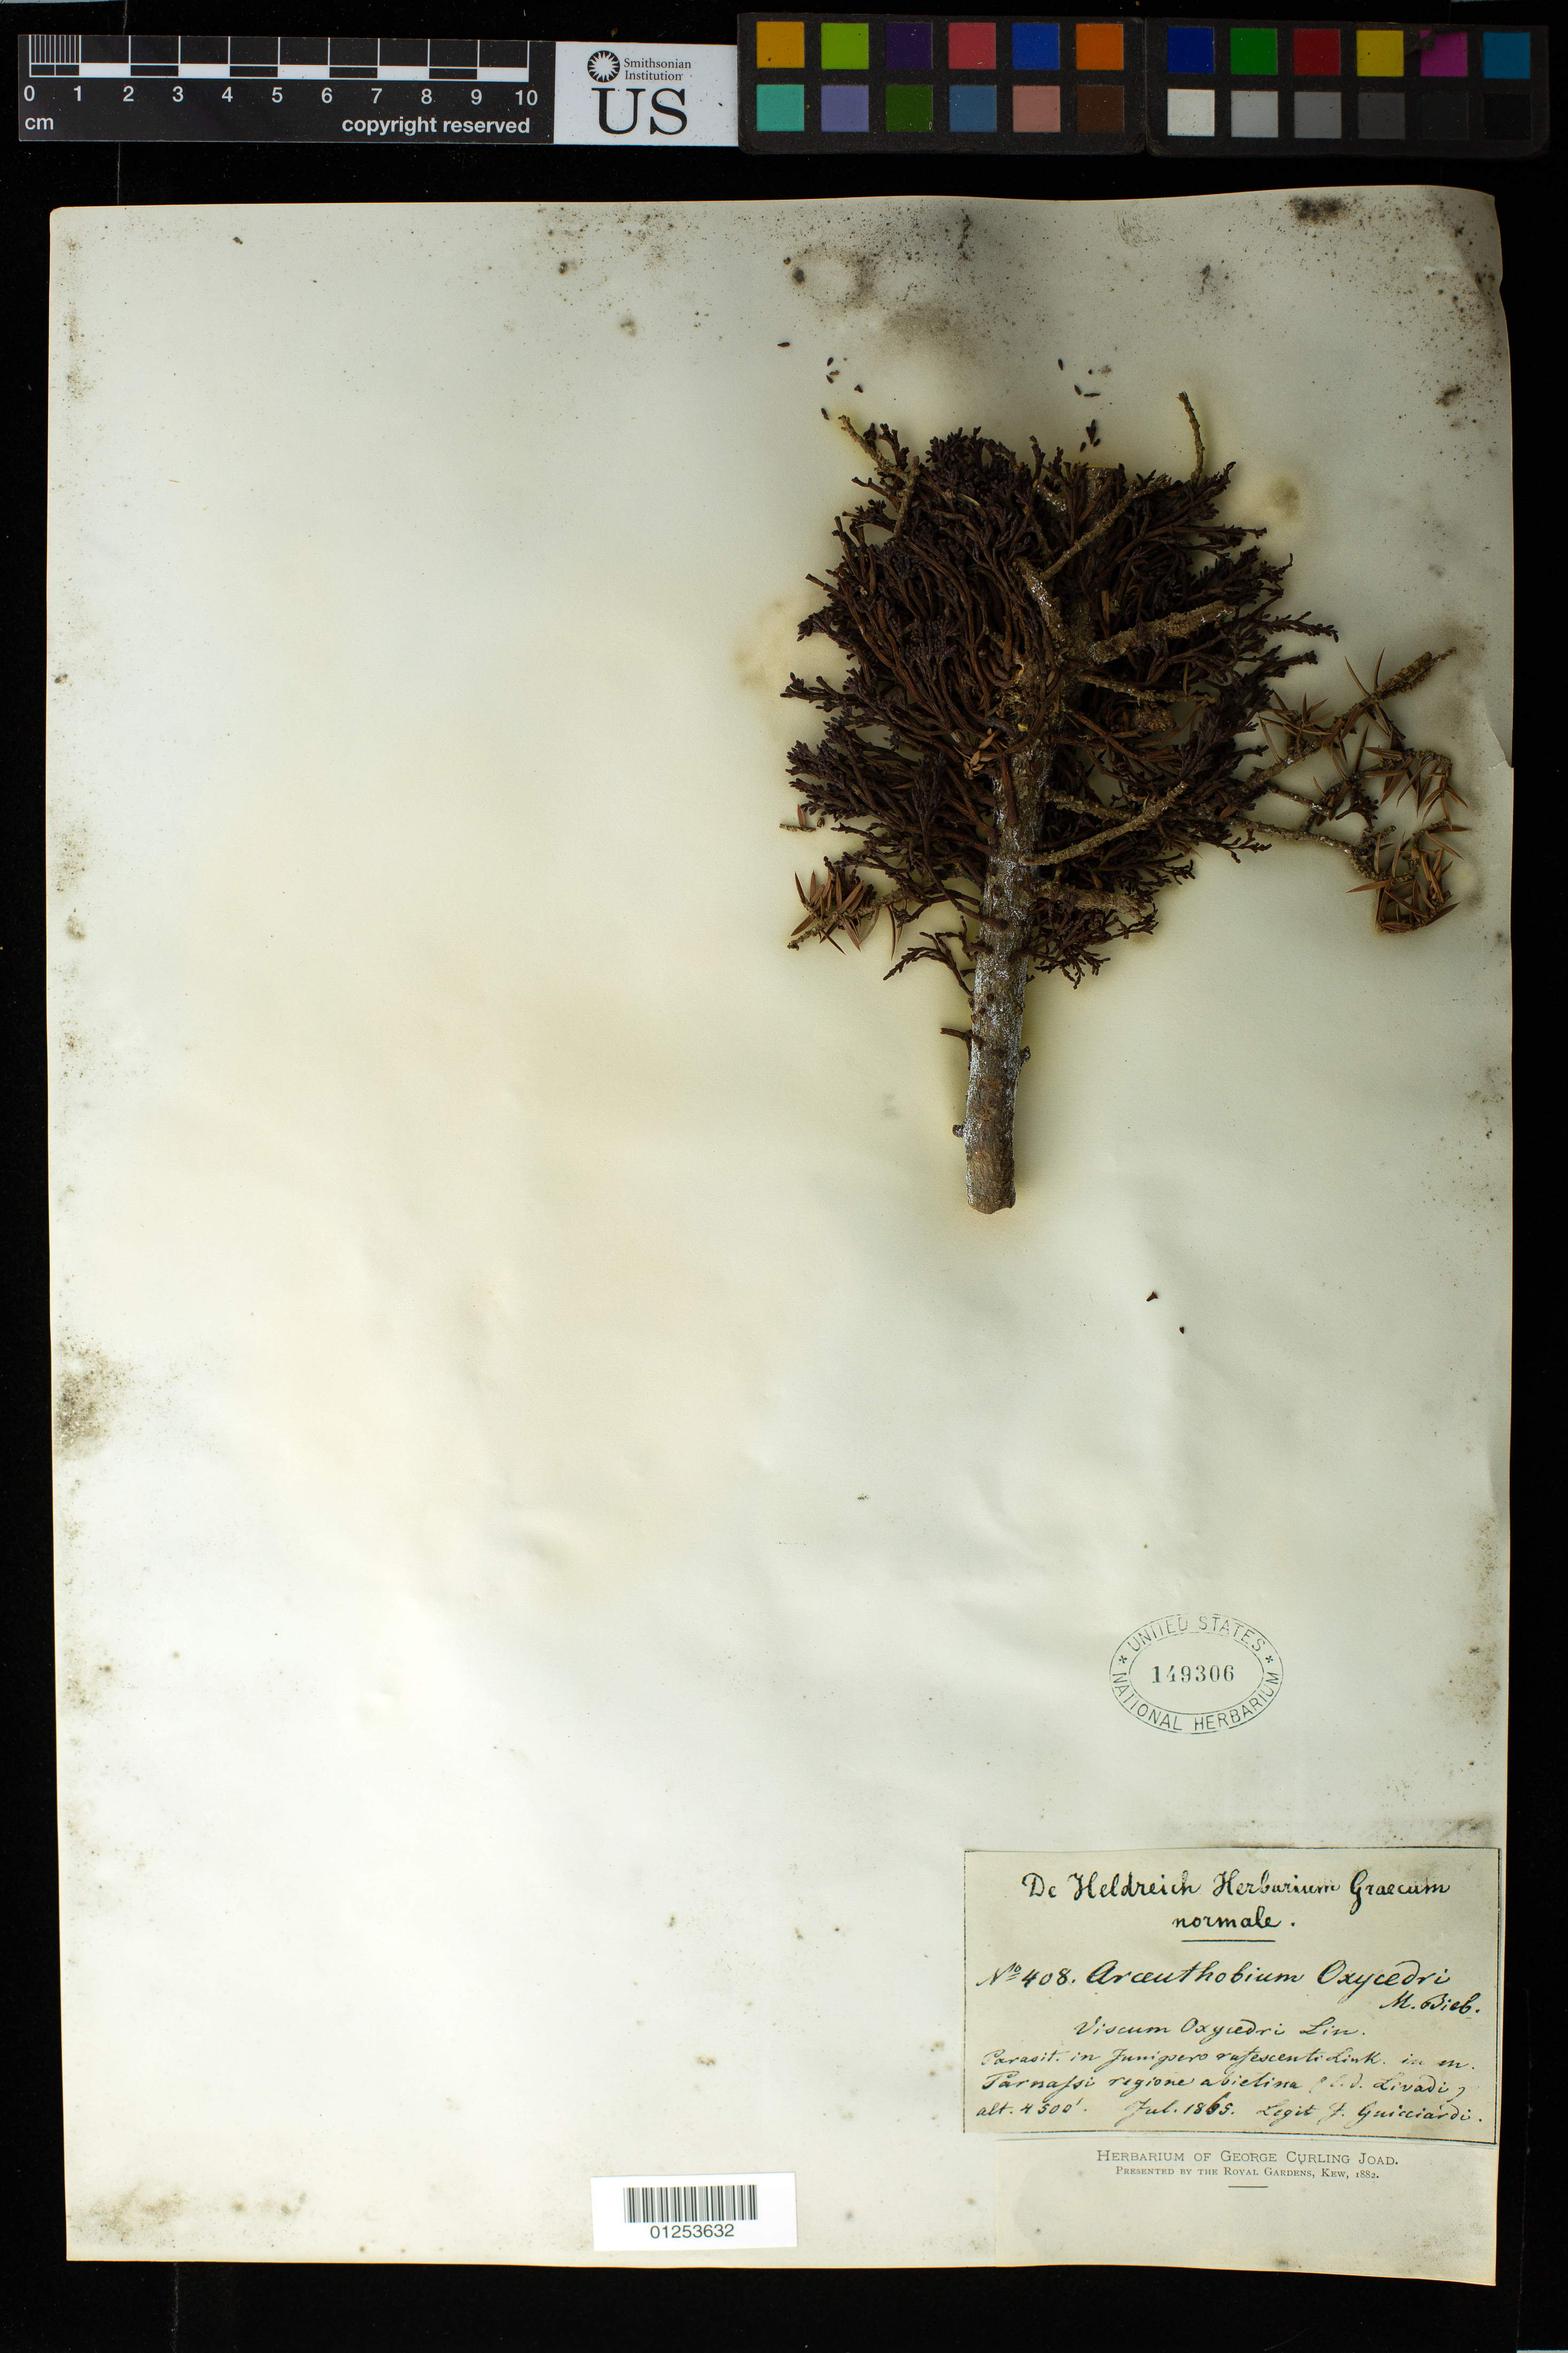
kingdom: Plantae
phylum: Tracheophyta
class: Magnoliopsida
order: Santalales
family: Viscaceae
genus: Arceuthobium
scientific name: Arceuthobium oxycedri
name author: (DC.) M. Bieb.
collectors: F. Guicciardi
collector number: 408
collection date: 1865-07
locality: Parasit. in Fumigoero ratescenti Link. in en. Farnajsi regions abietina (l.d. Livadi) [interpreted]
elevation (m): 1372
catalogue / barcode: US 149306